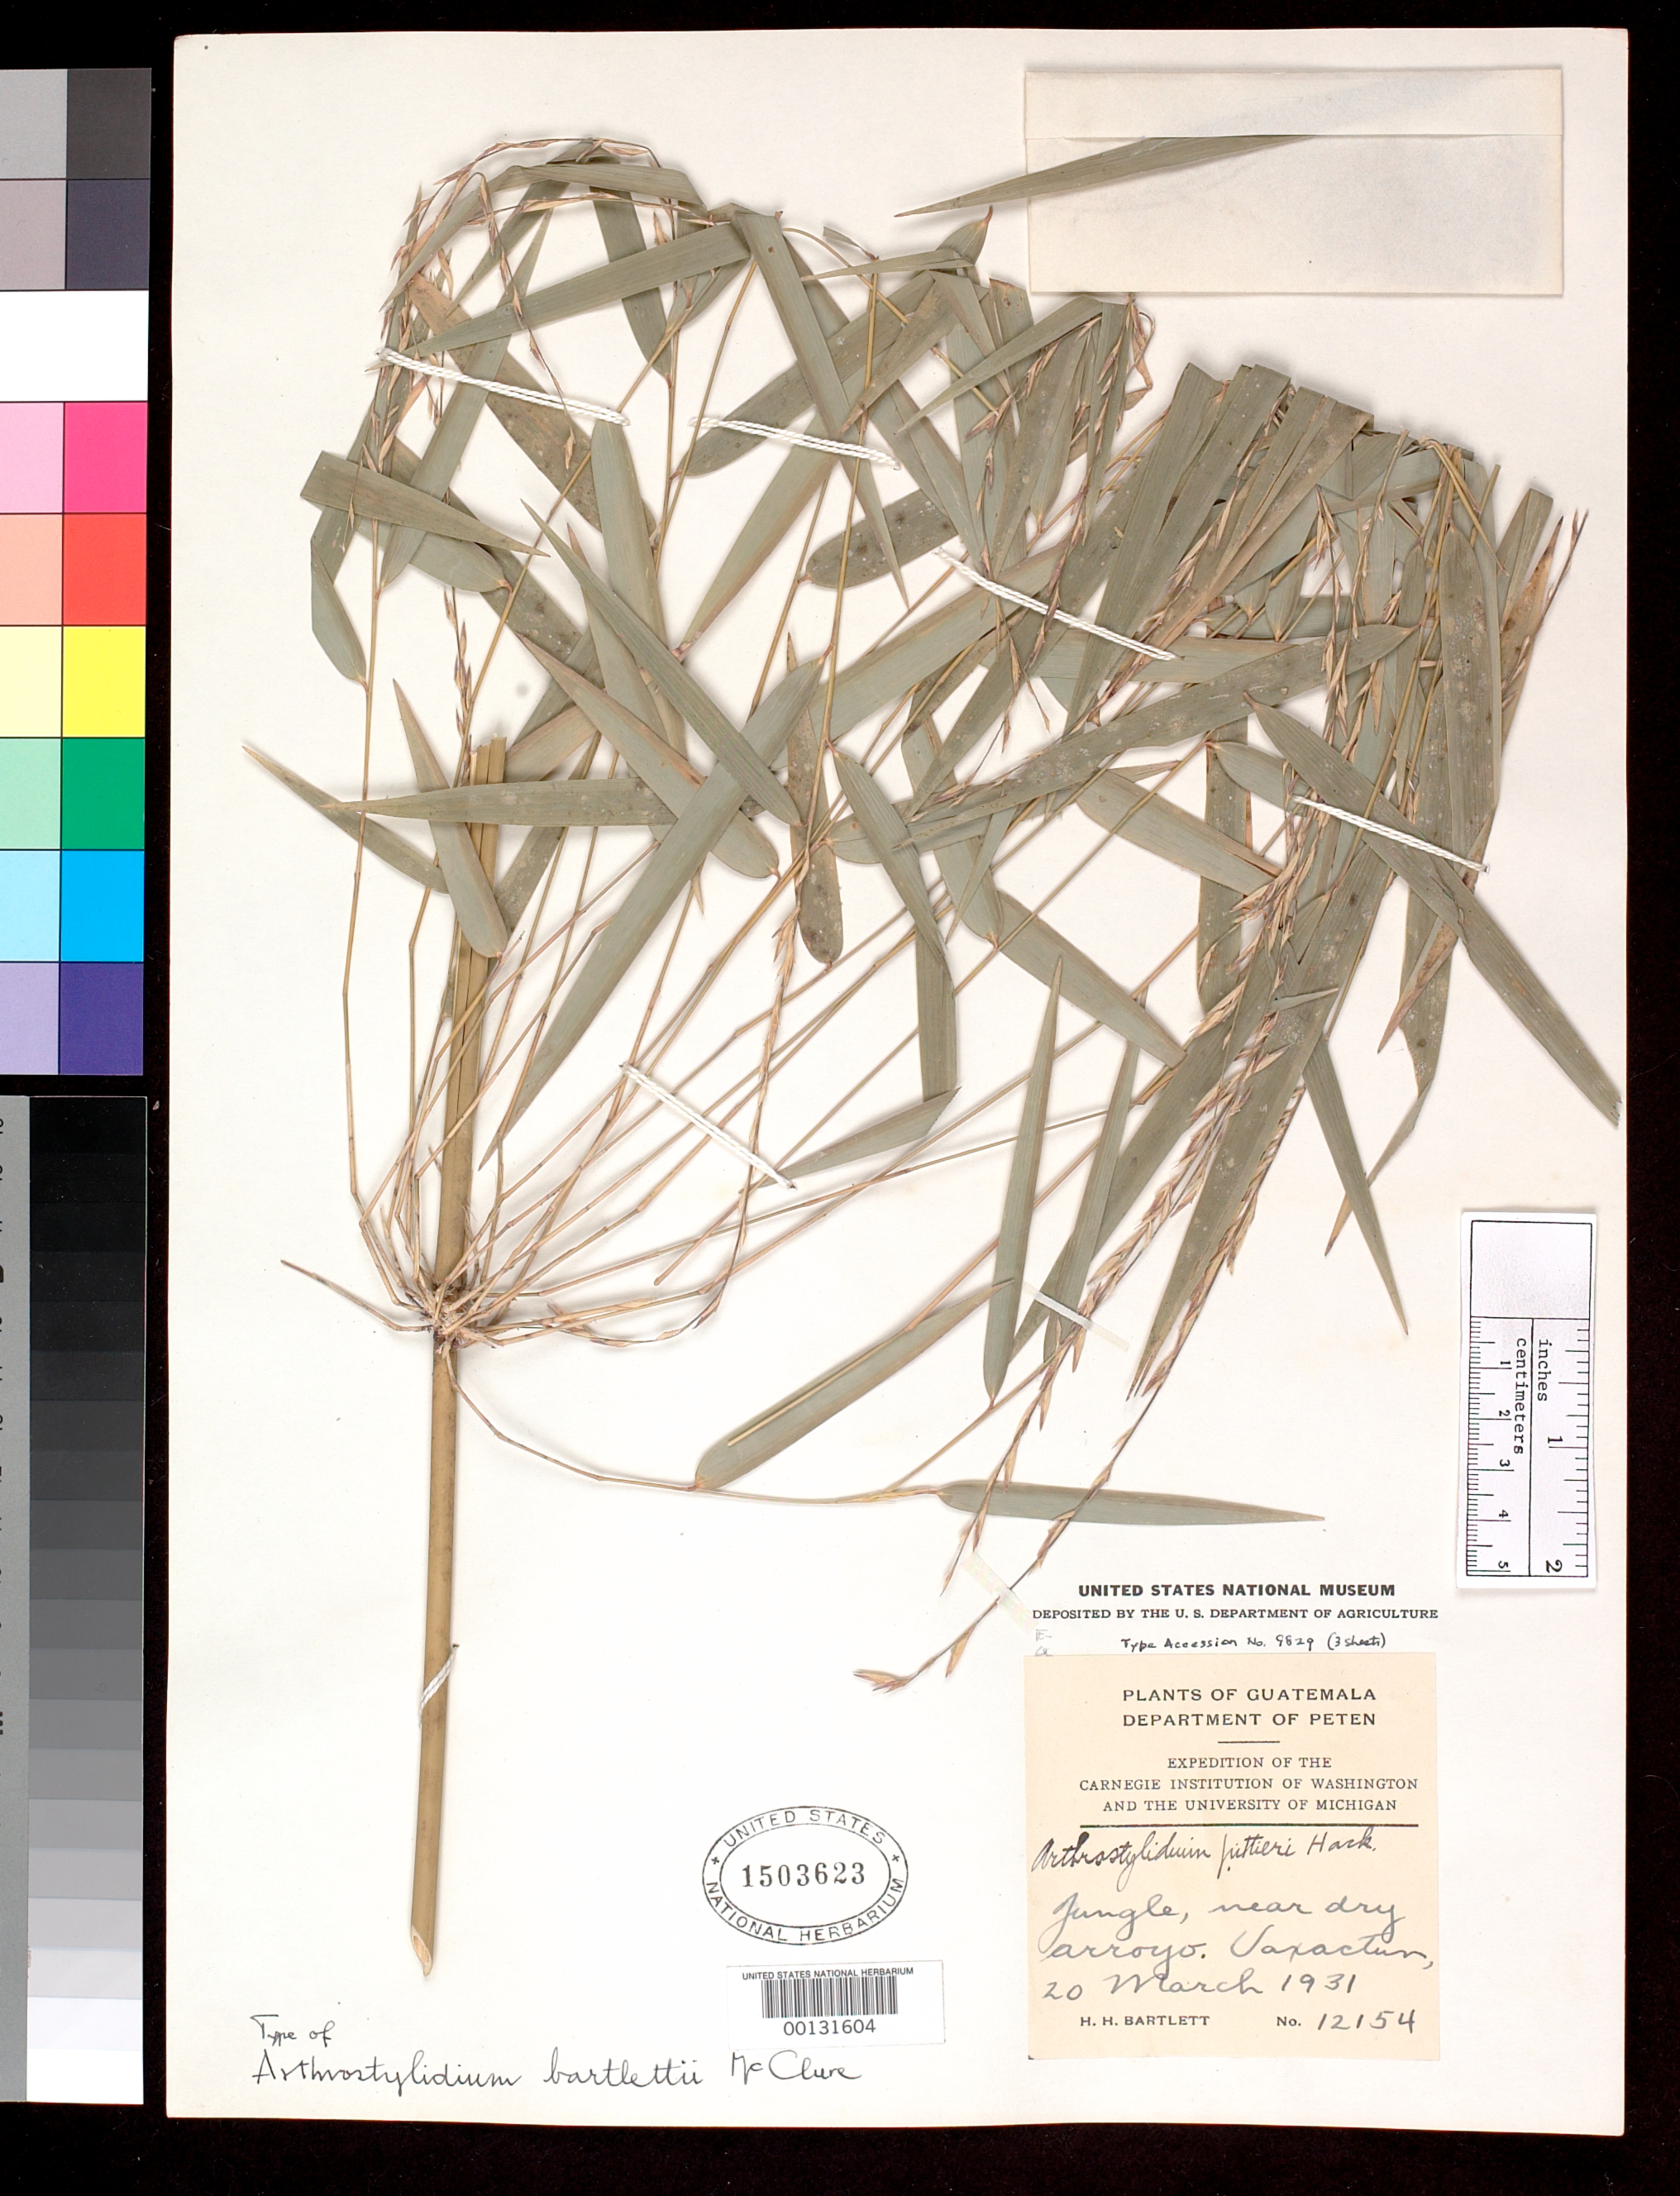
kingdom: Plantae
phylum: Tracheophyta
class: Liliopsida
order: Poales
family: Poaceae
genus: Arthrostylidium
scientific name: Arthrostylidium bartlettii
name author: McClure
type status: Holotype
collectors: H. H. Bartlett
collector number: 12154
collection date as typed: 20 Mar 1931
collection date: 1931-03-20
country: Guatemala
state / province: El Petén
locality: Uaxactún.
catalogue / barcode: US 1503623